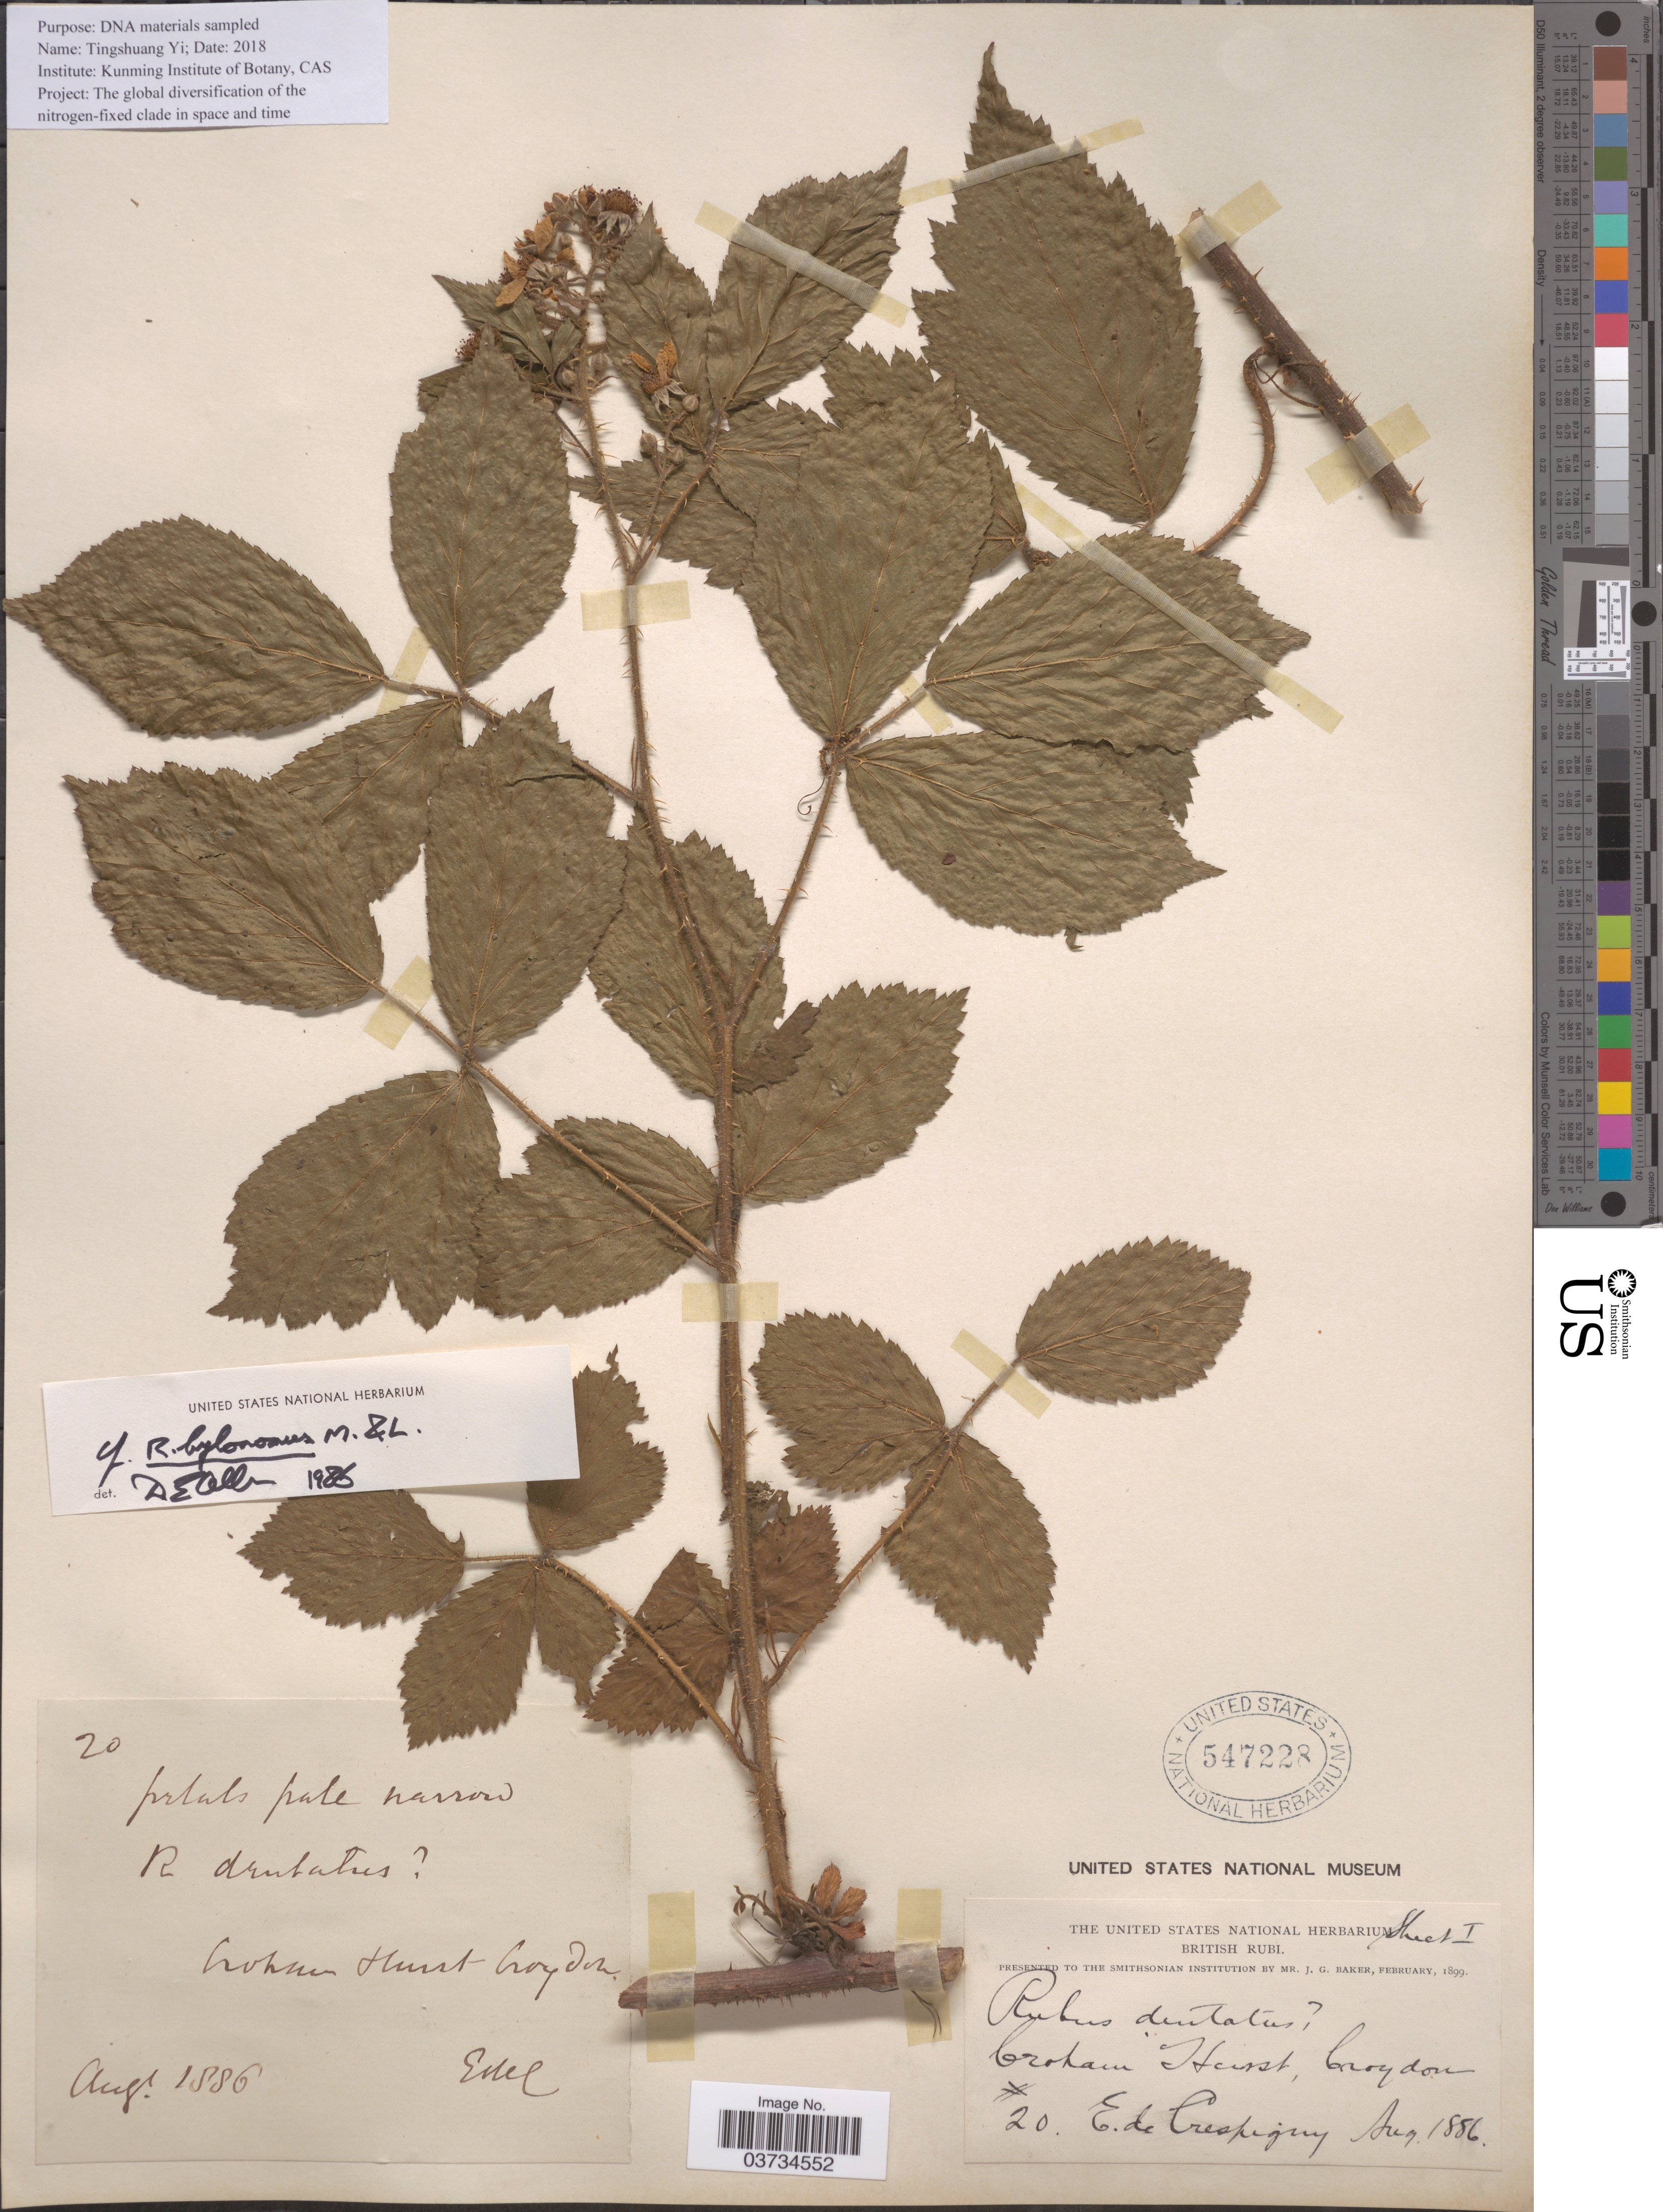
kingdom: Plantae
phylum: Tracheophyta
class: Magnoliopsida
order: Rosales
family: Rosaceae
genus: Rubus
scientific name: Rubus hylonomus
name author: Lefèvre & P.J. Müll.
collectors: E. de Crespigny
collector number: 20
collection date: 1886-08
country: United Kingdom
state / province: England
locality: Croham Hurst, Croydon.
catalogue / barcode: US 547228